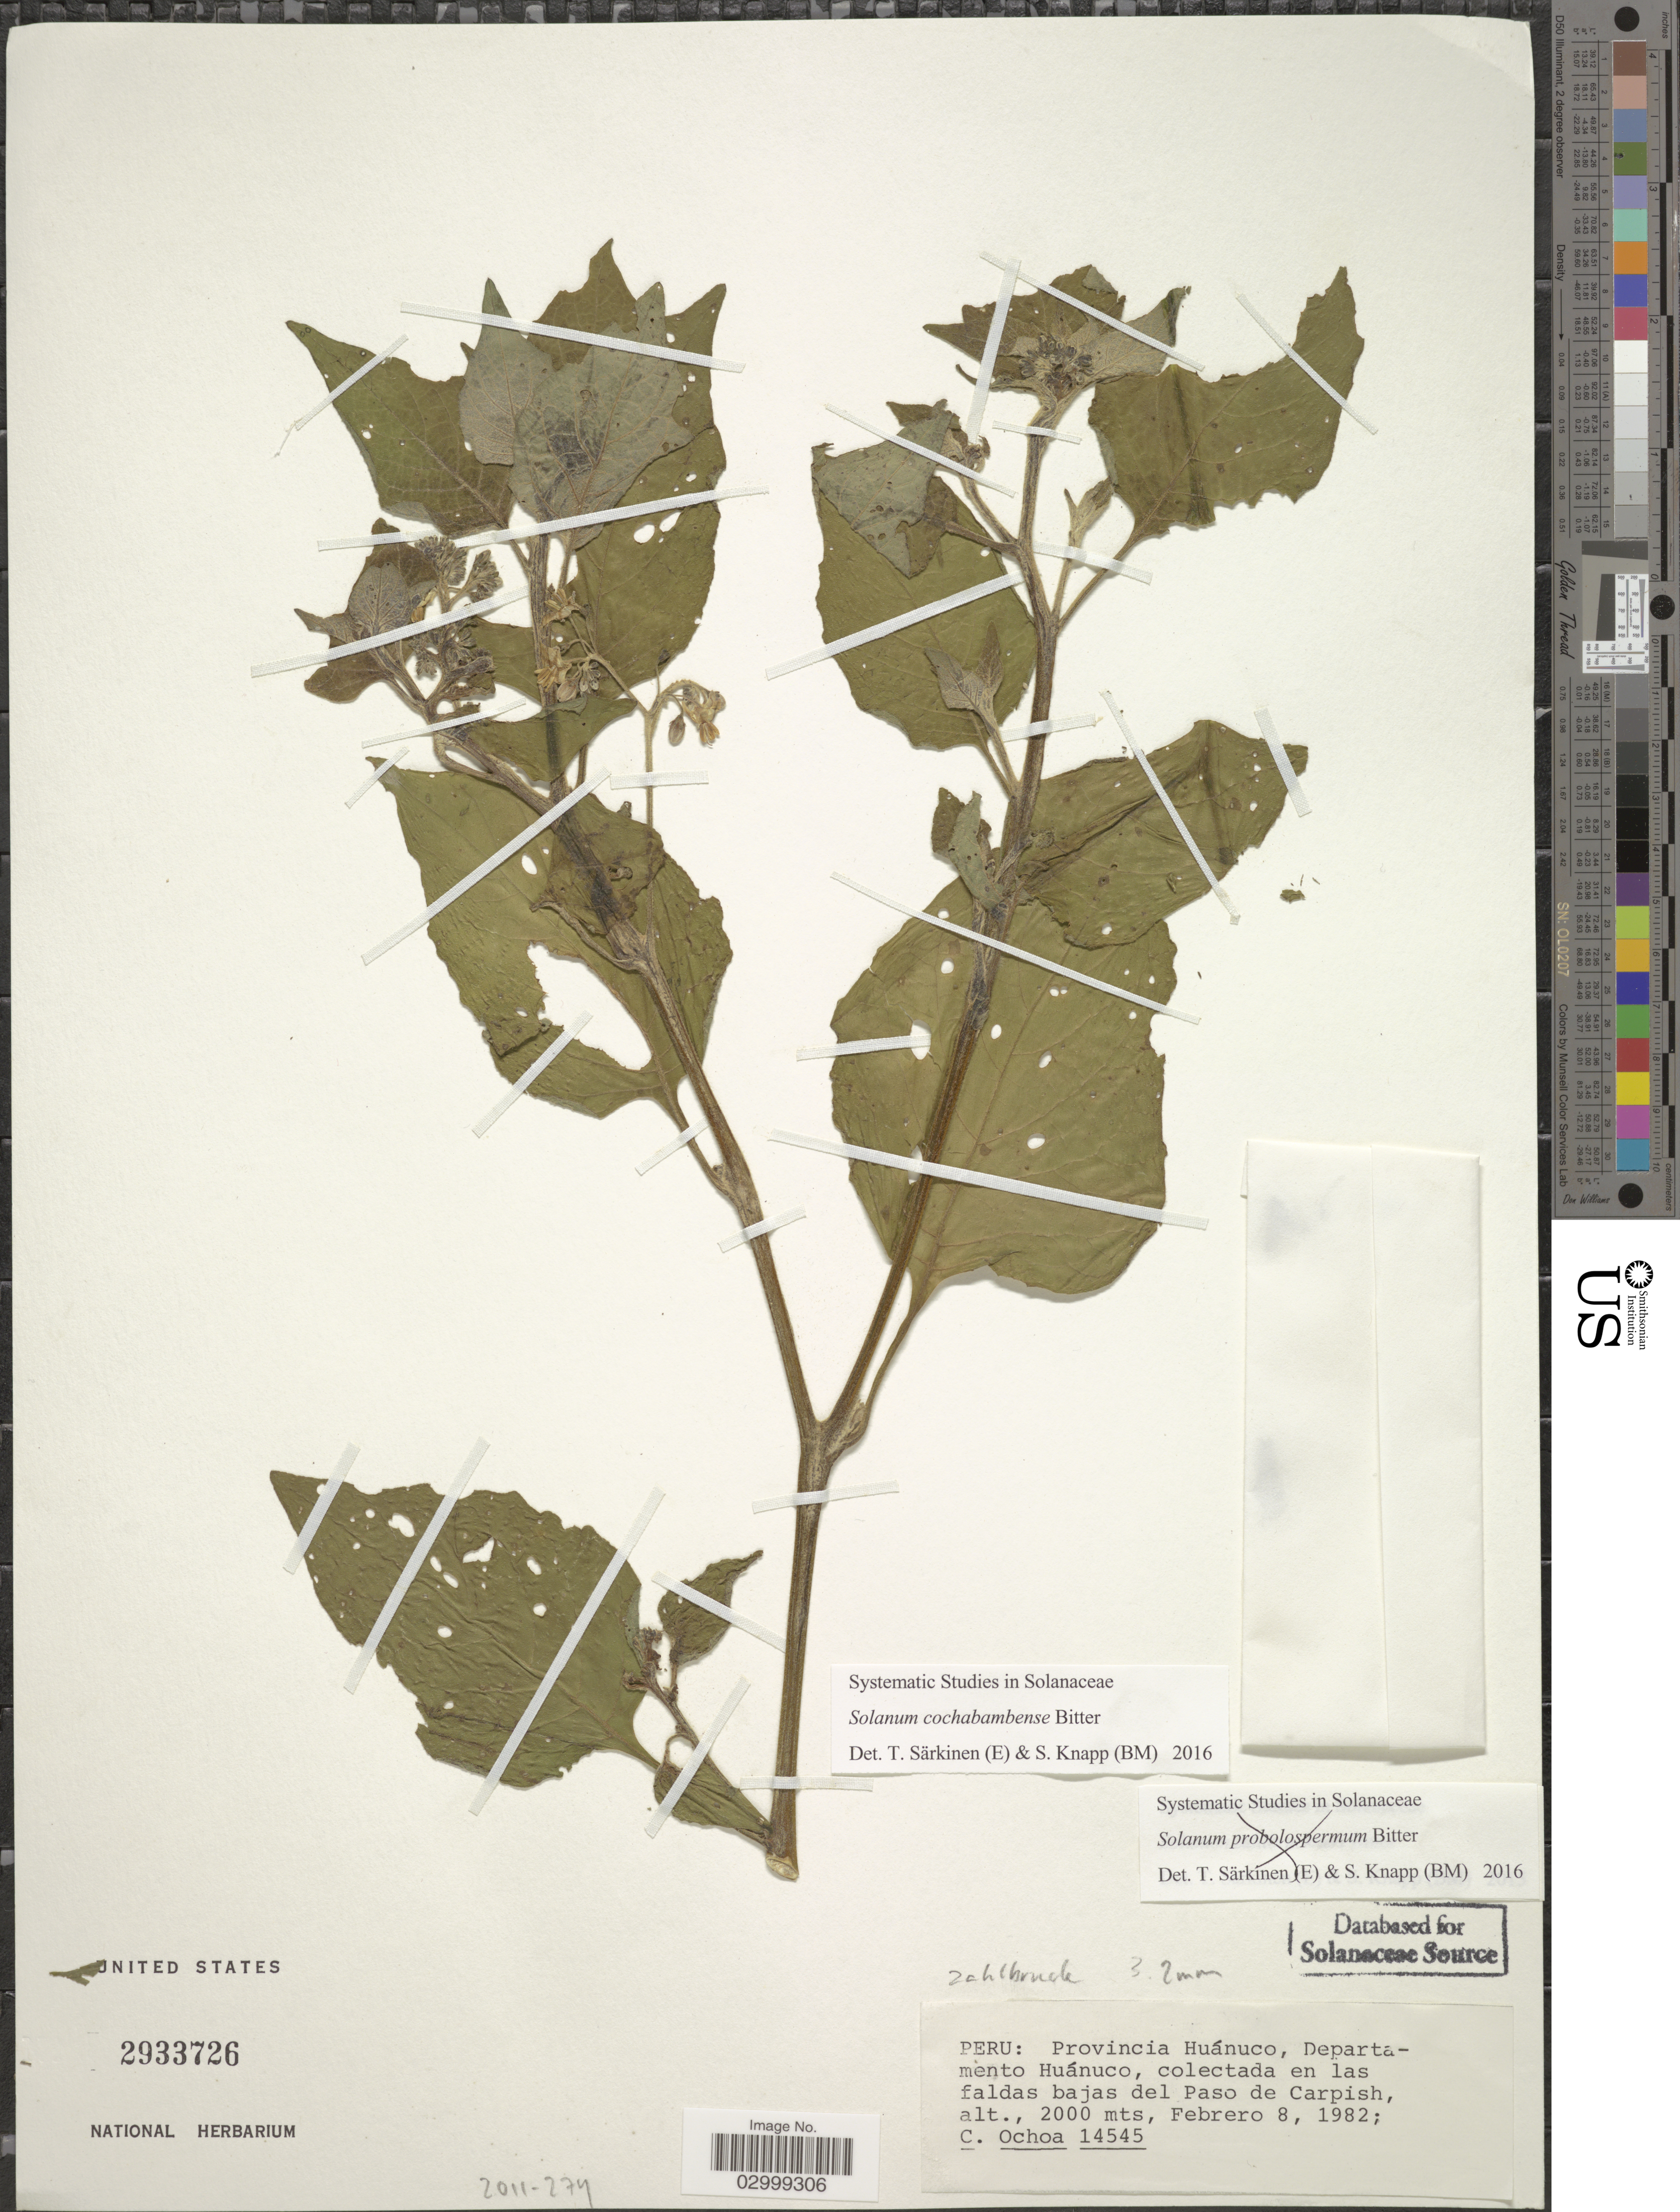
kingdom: Plantae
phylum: Tracheophyta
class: Magnoliopsida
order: Solanales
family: Solanaceae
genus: Solanum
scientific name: Solanum cochabambense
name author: Bitter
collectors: C. Ochoa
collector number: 14545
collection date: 1982-02-08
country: Peru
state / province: Huánuco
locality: Provincia Huánuco, Departamento Huánuco, colectada en las faldas bajs del Paso de Carpish.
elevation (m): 2000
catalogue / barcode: US 2933726